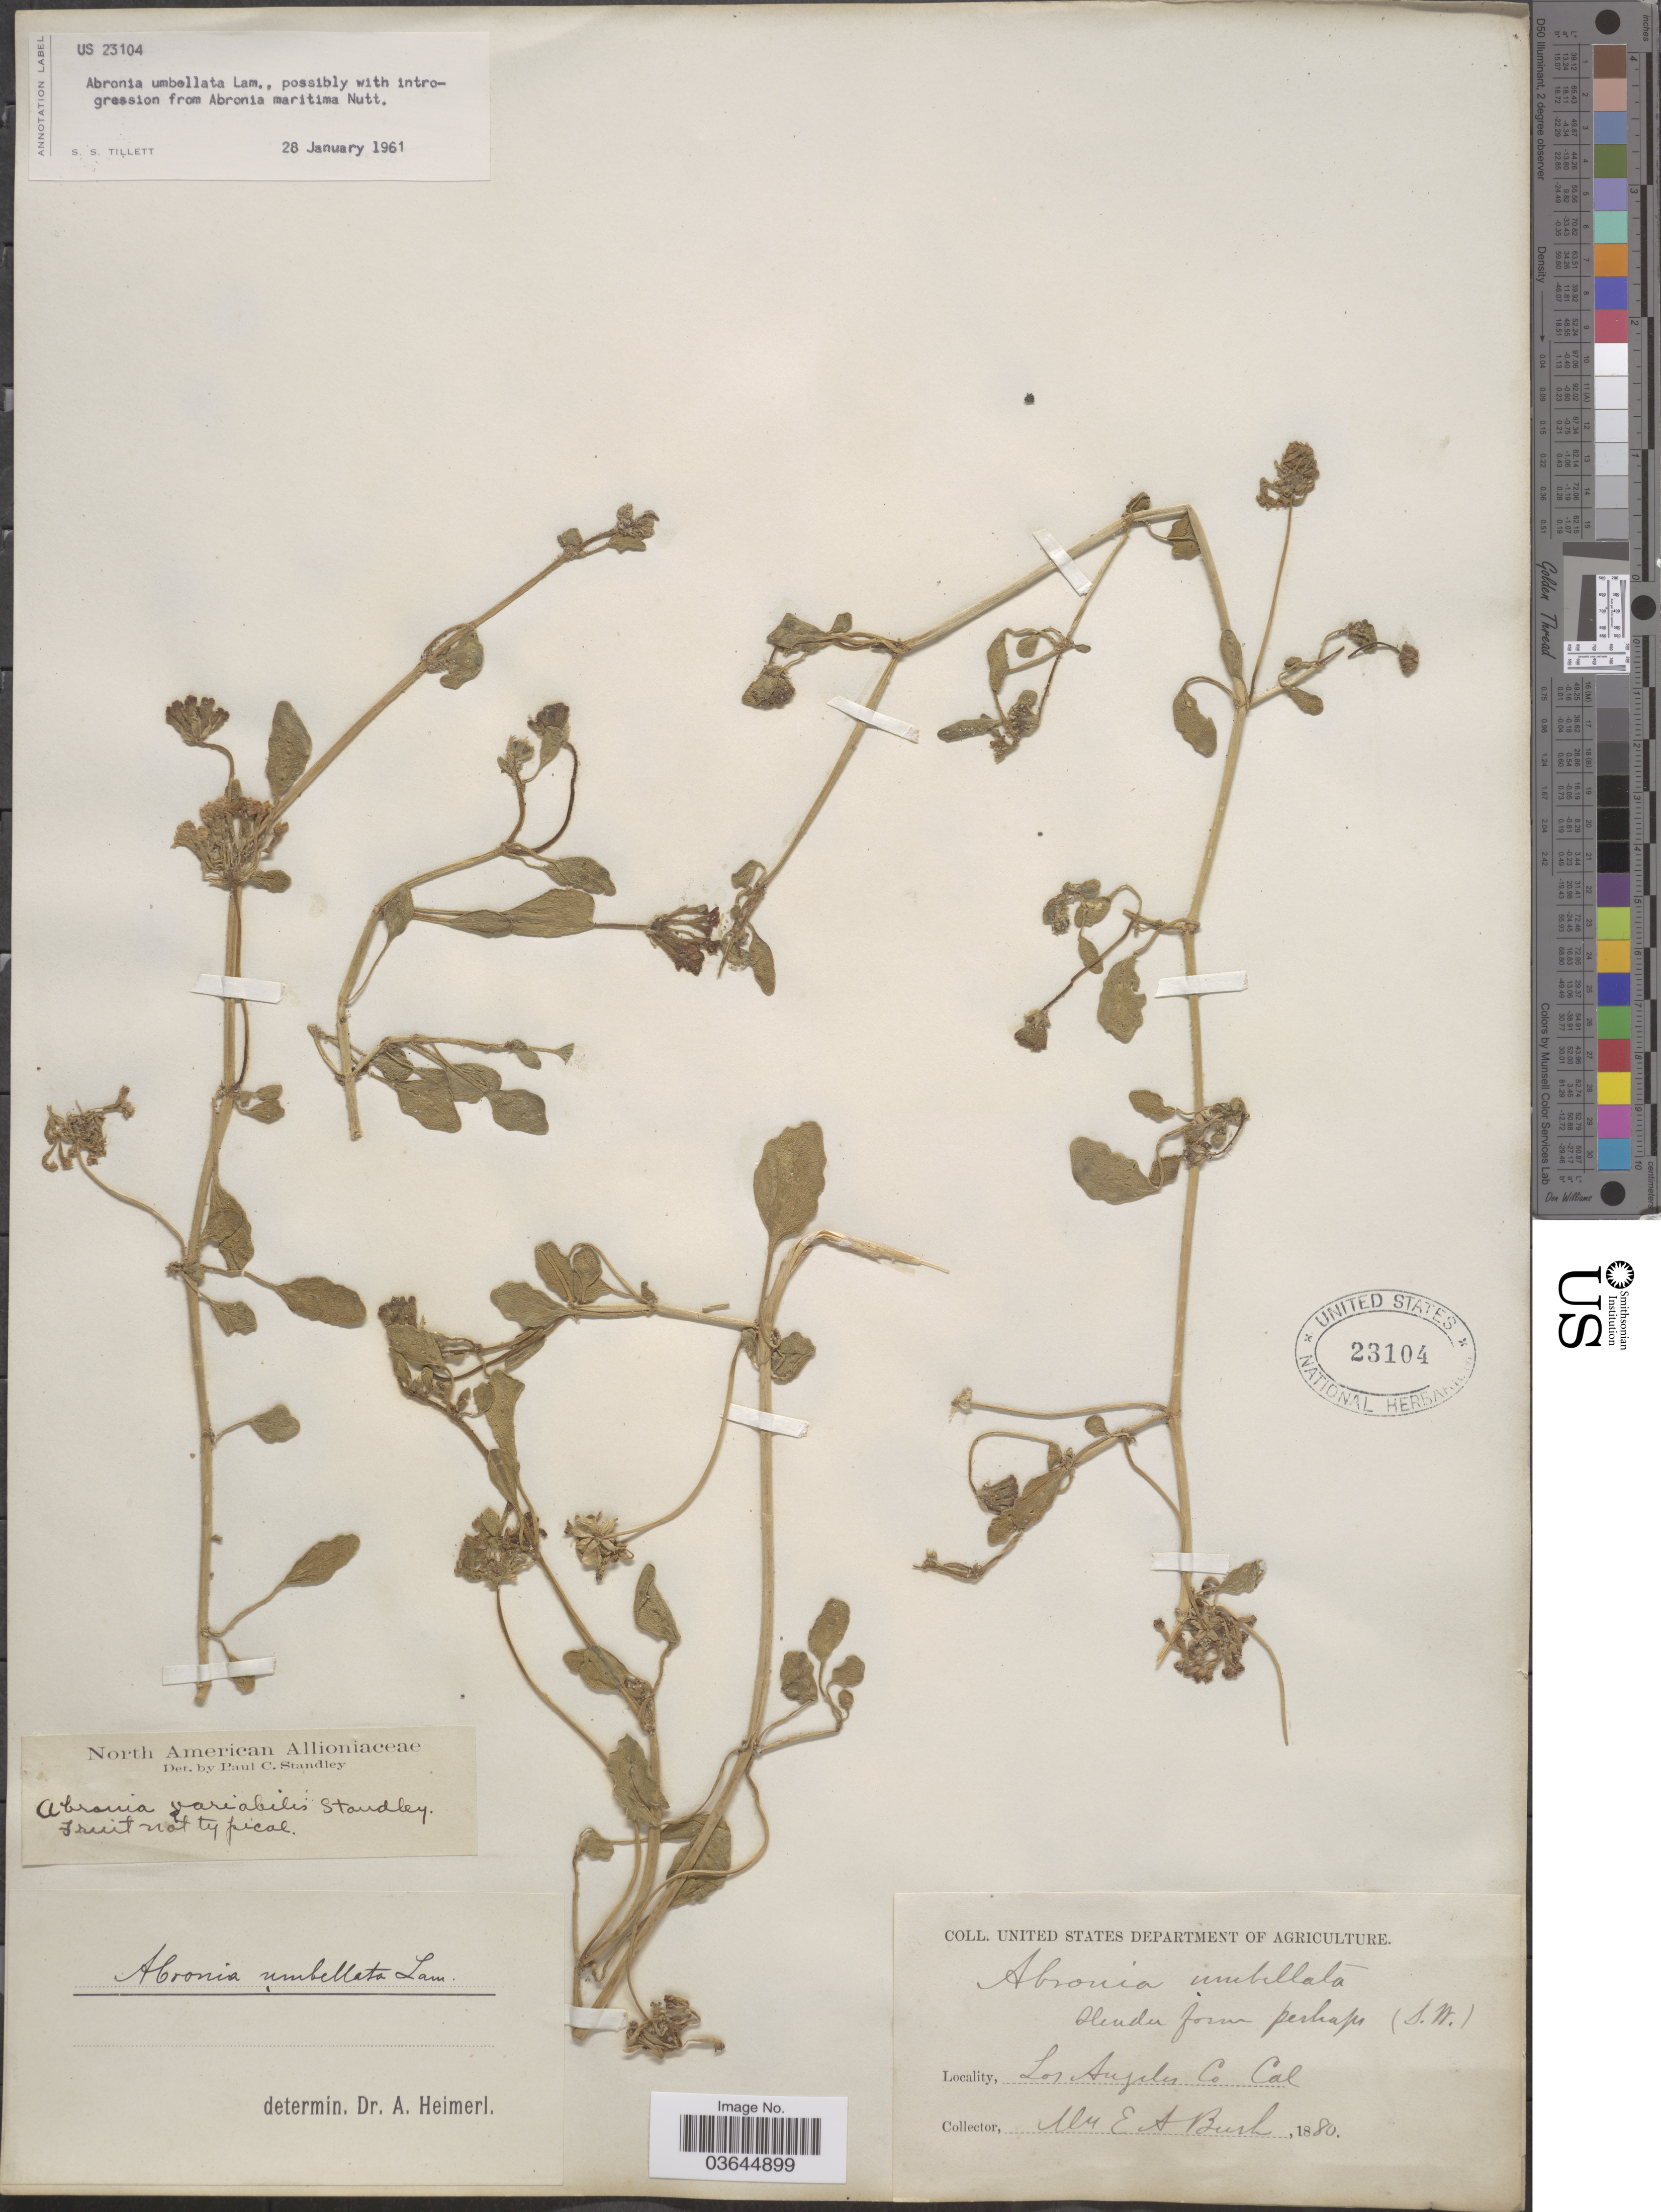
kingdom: Plantae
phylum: Tracheophyta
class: Magnoliopsida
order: Caryophyllales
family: Nyctaginaceae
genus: Abronia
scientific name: Abronia umbellata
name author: Lam.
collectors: E. Bush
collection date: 1880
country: United States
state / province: California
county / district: Los Angeles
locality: Los Angeles Co.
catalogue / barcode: US 23104